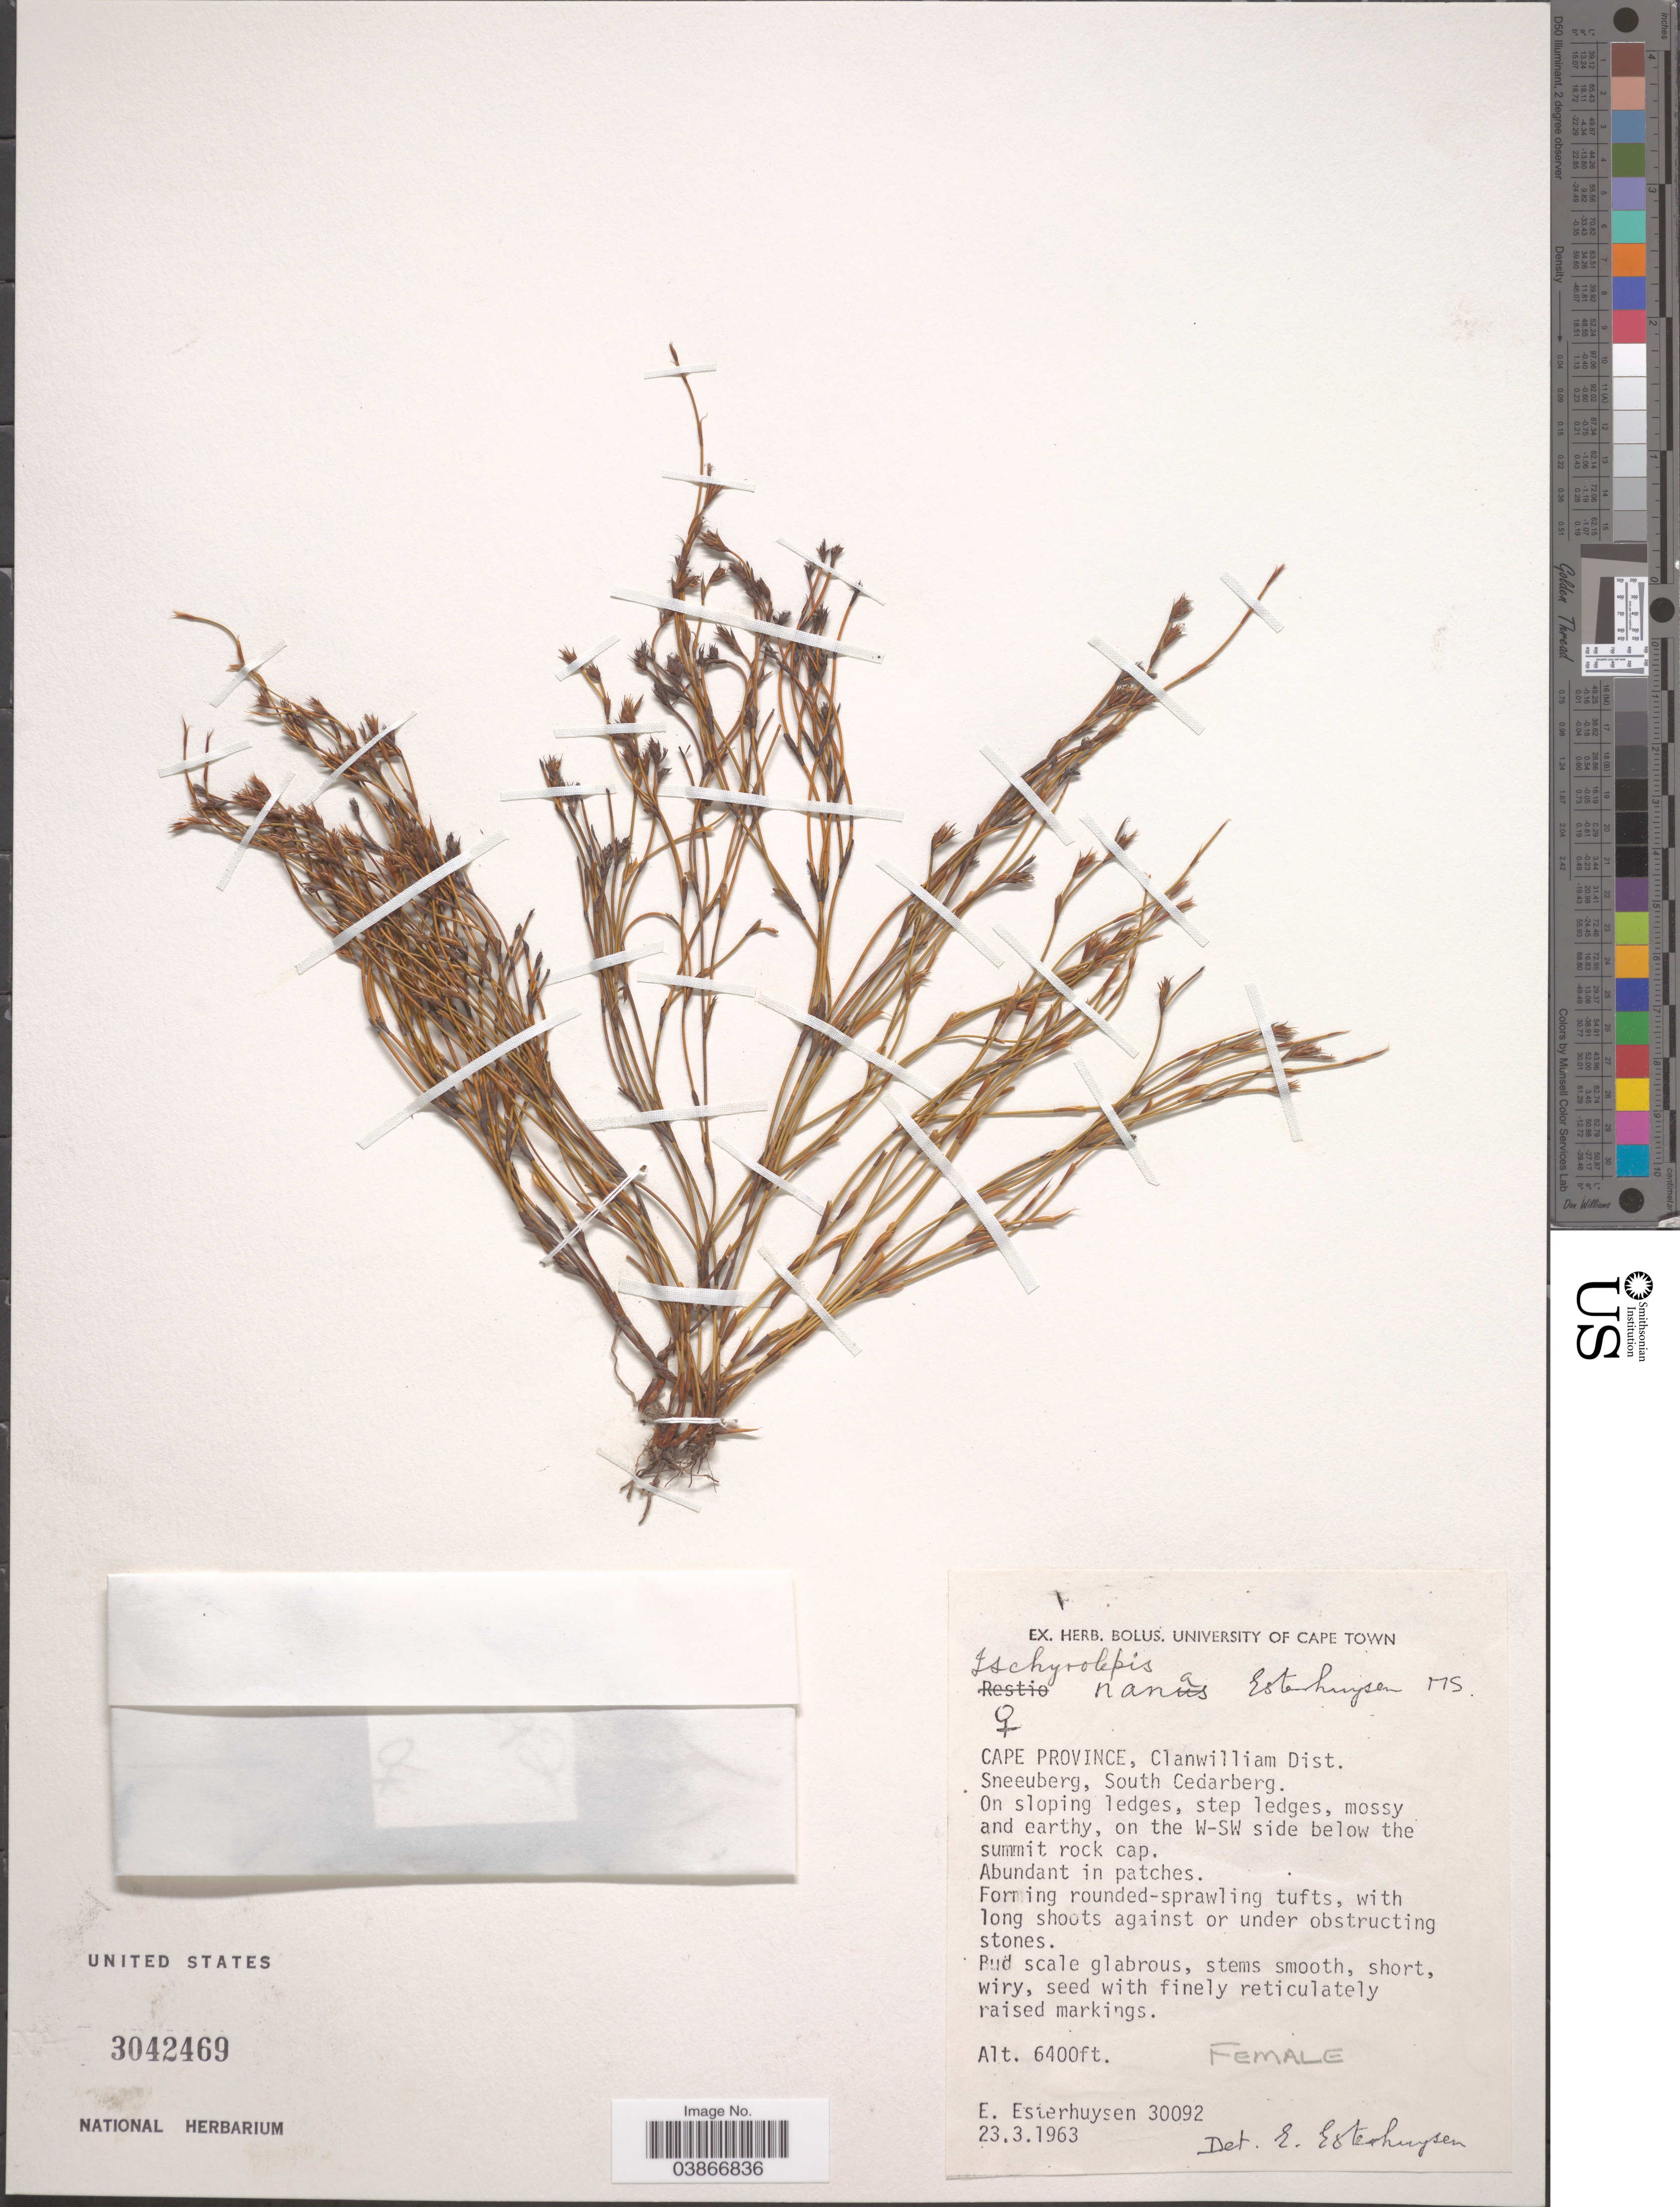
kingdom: Plantae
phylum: Tracheophyta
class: Liliopsida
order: Poales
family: Restionaceae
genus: Restio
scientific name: Restio nanus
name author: (Esterh.) H.P. Linder & C.R. Hardy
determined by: Strong, Mark T., (BOT), Smithsonian Institution - National Museum of Natural History (UNITED STATES)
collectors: E. E. Esterhuysen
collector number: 30092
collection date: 1963-03-23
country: South Africa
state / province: Western Cape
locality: Clanwilliam Dist. Sneeuberg, South Cedarberg. On the W-SW side below the summit rock cap.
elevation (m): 1951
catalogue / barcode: US 3042469